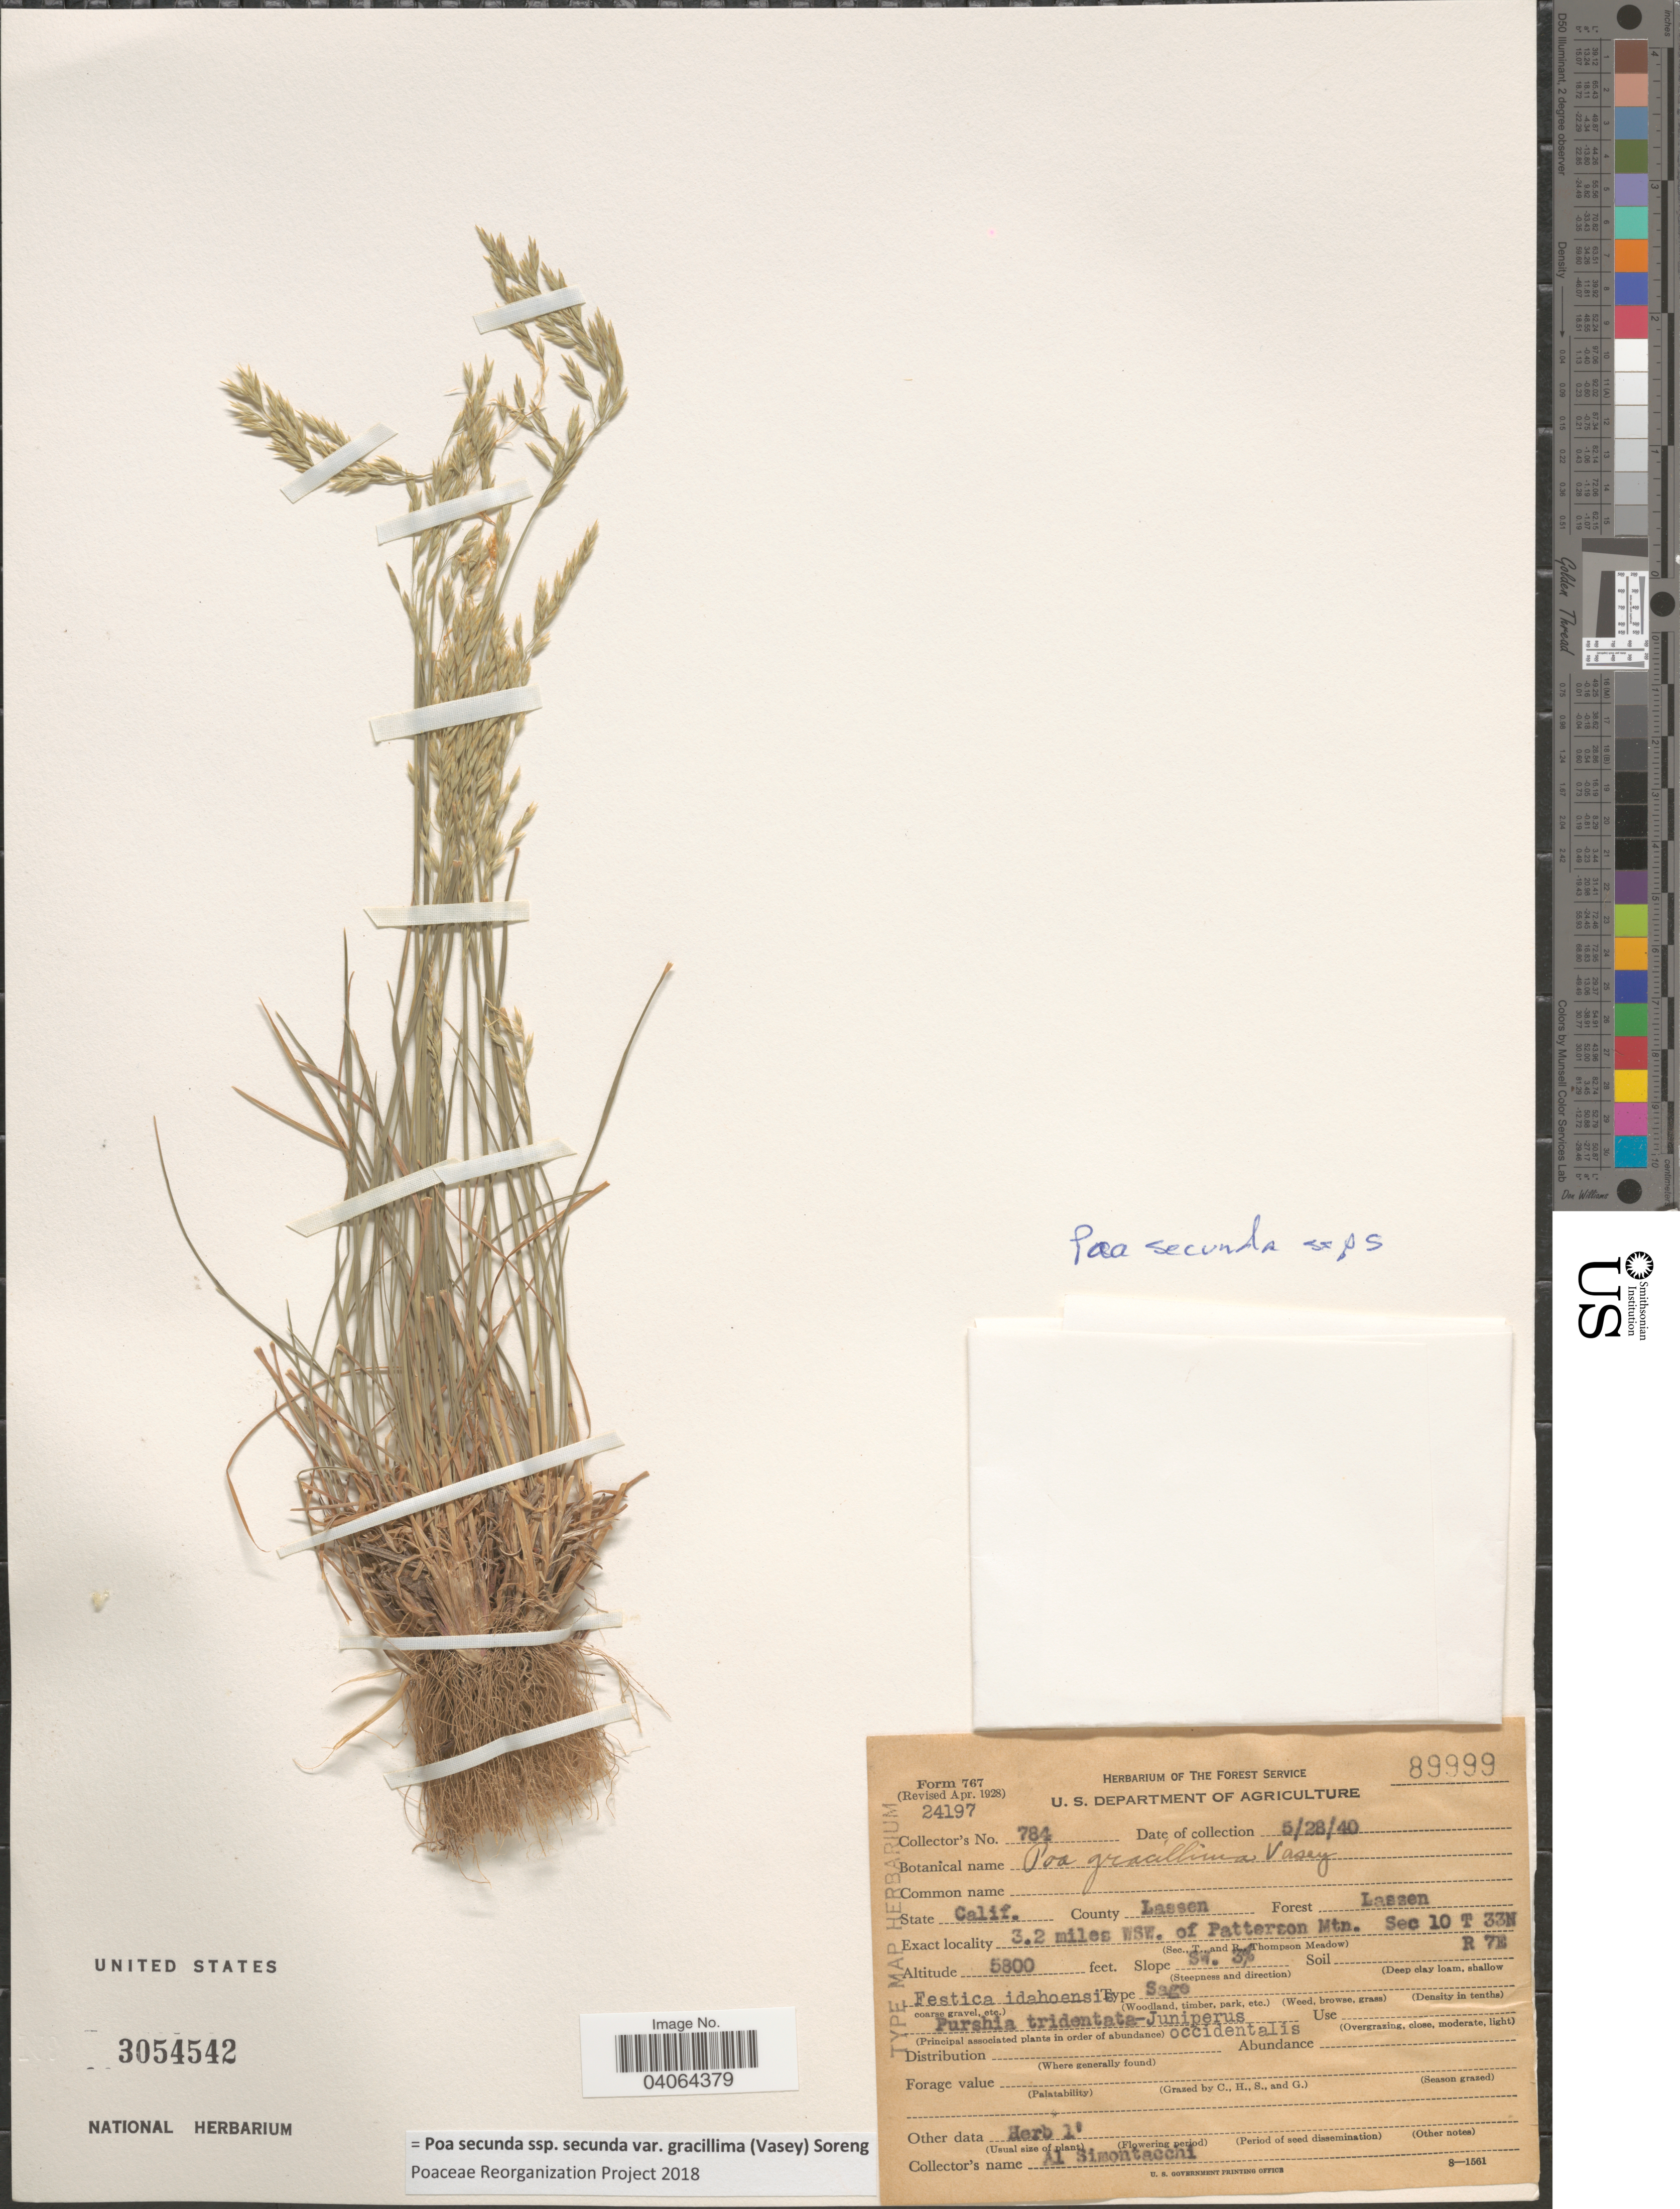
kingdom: Plantae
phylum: Tracheophyta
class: Liliopsida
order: Poales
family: Poaceae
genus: Poa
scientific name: Poa secunda subsp. secunda var. gracillima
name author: (Vasey) Soreng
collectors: A. Simontacchi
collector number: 784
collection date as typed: Transcribed d/m/y: 28/5/40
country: United States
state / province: California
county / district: Lassen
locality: County Lassen. Forest Lassen. 3.2 miles WSW. of Patterson Mtn. Sec 10 T 33N. R 7E. Slope SW. 3%.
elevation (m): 1768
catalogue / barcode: US 3054542